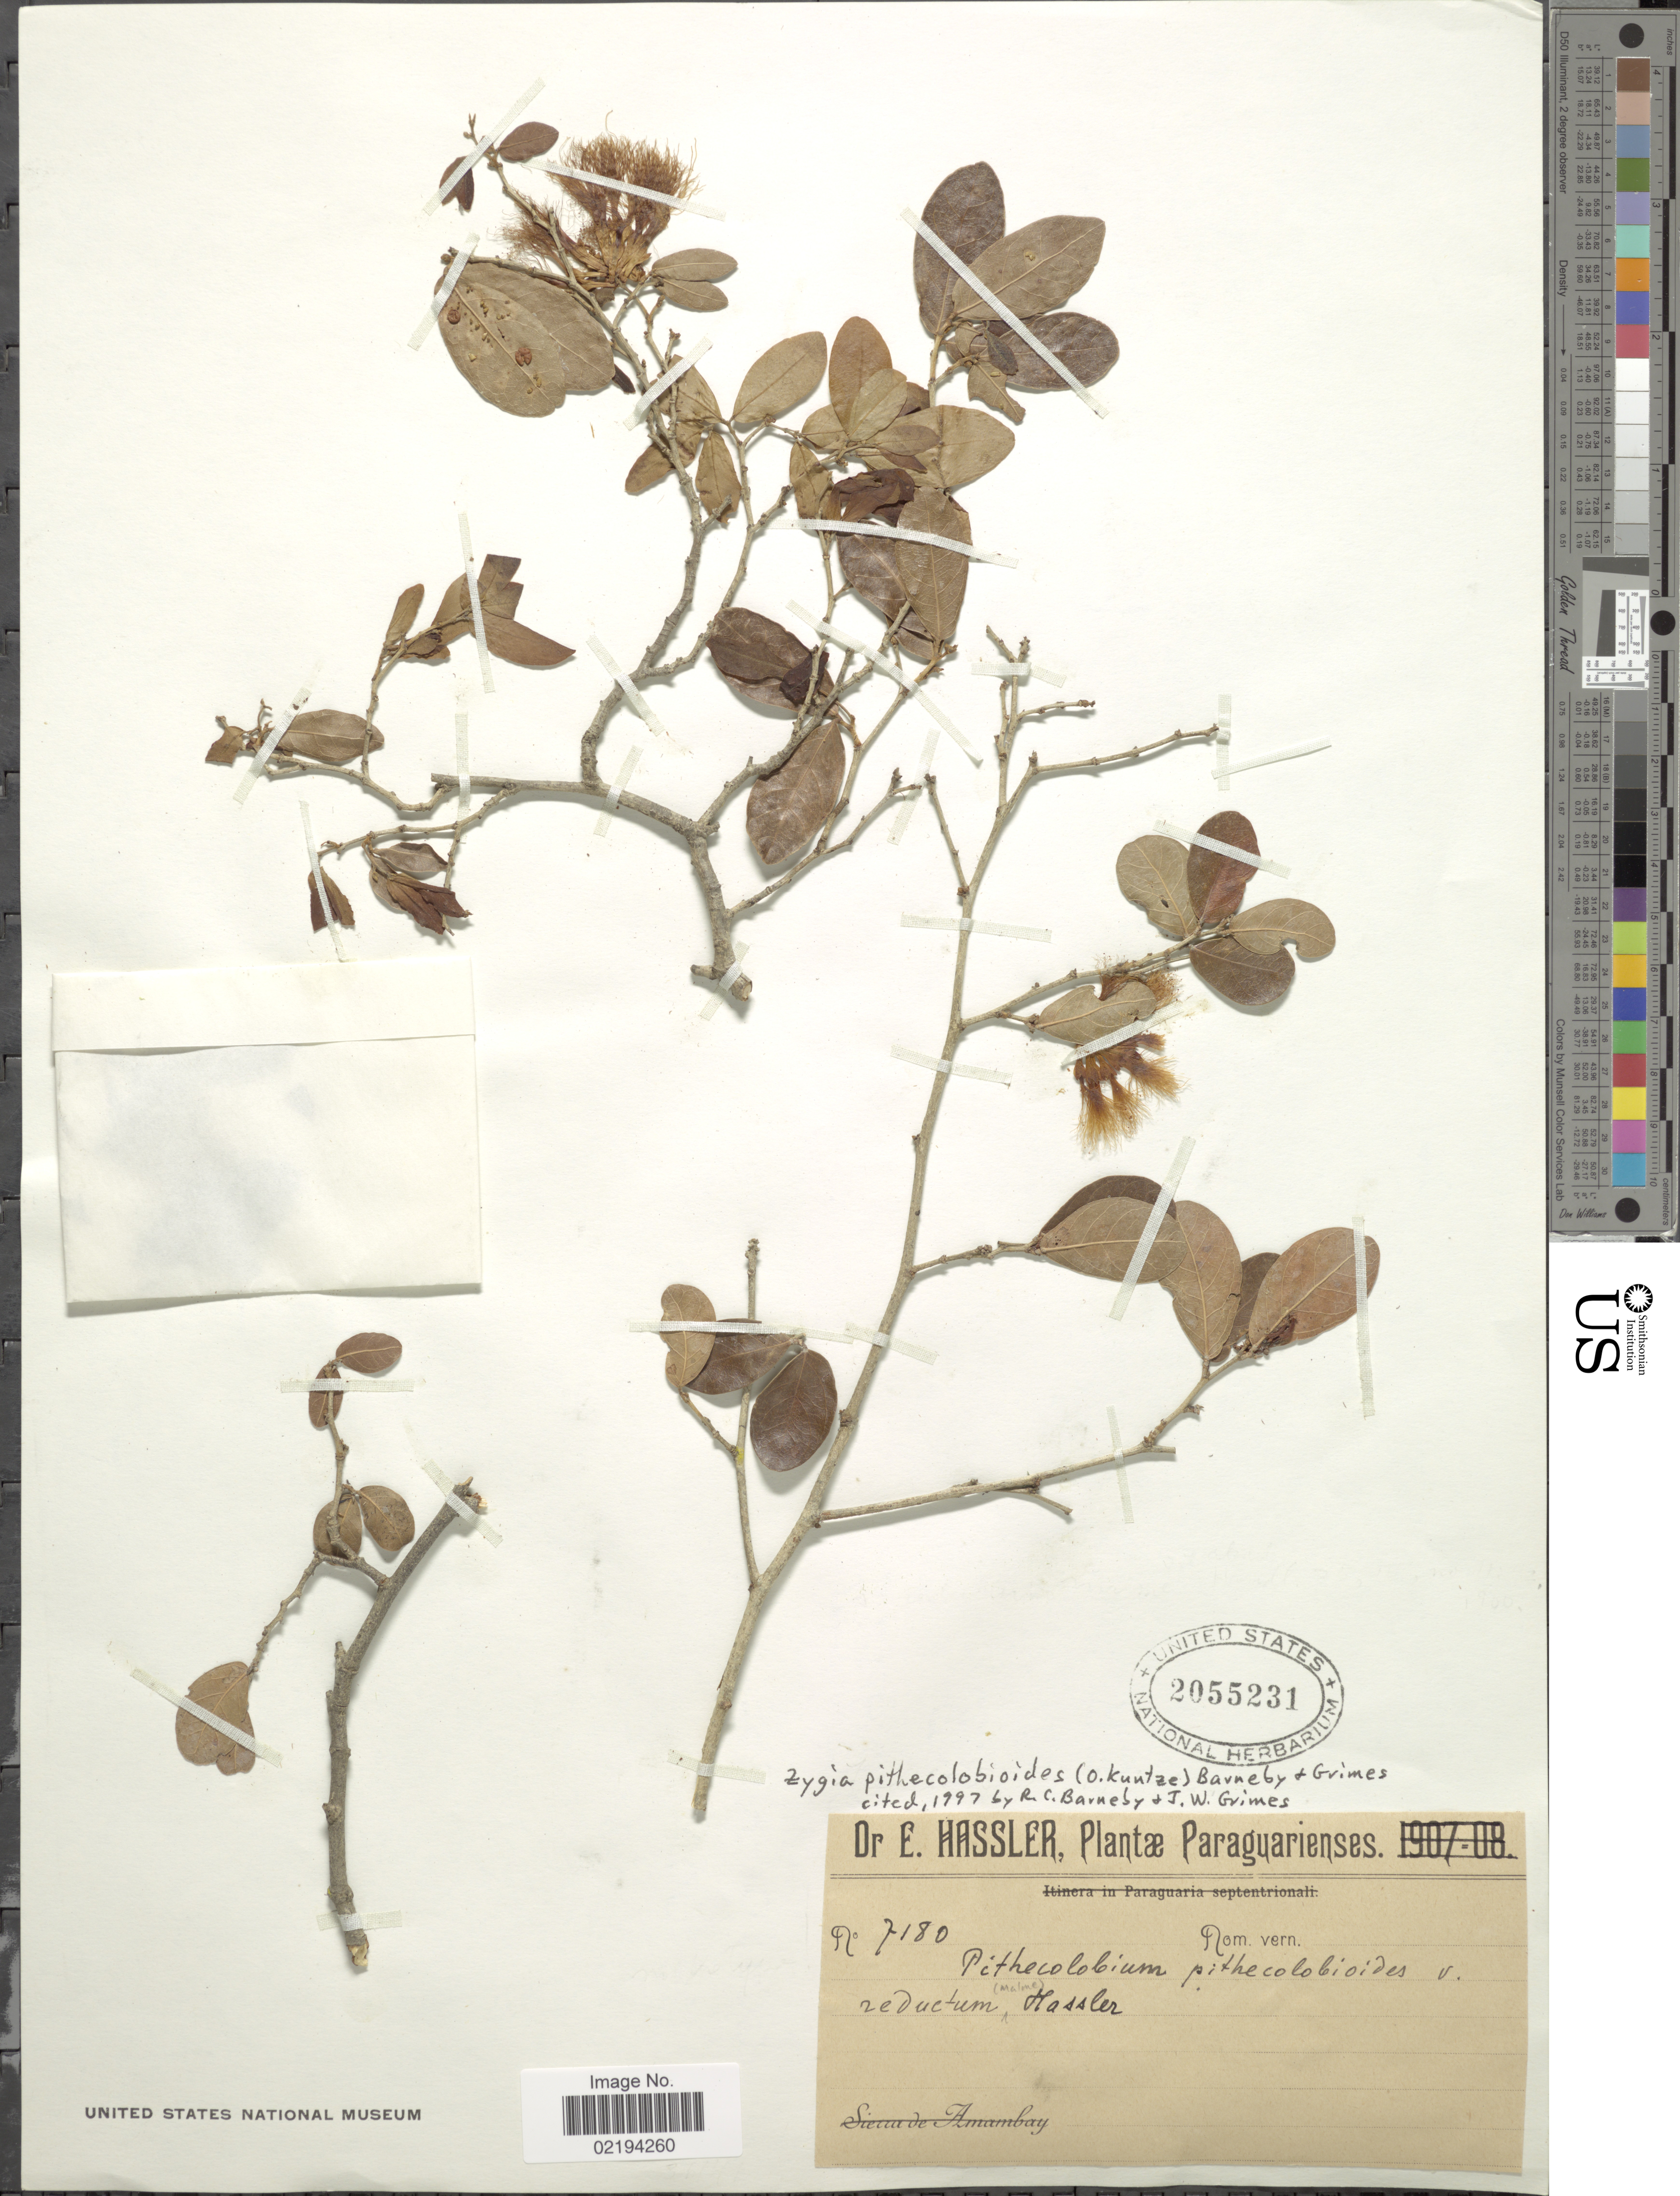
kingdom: Plantae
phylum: Tracheophyta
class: Magnoliopsida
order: Fabales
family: Fabaceae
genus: Zygia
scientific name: Zygia pithecolobioides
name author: (Harms) Barneby & J.W. Grimes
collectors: E. Hassler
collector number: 7180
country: Paraguay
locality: Paraguarienses.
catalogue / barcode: US 2055231